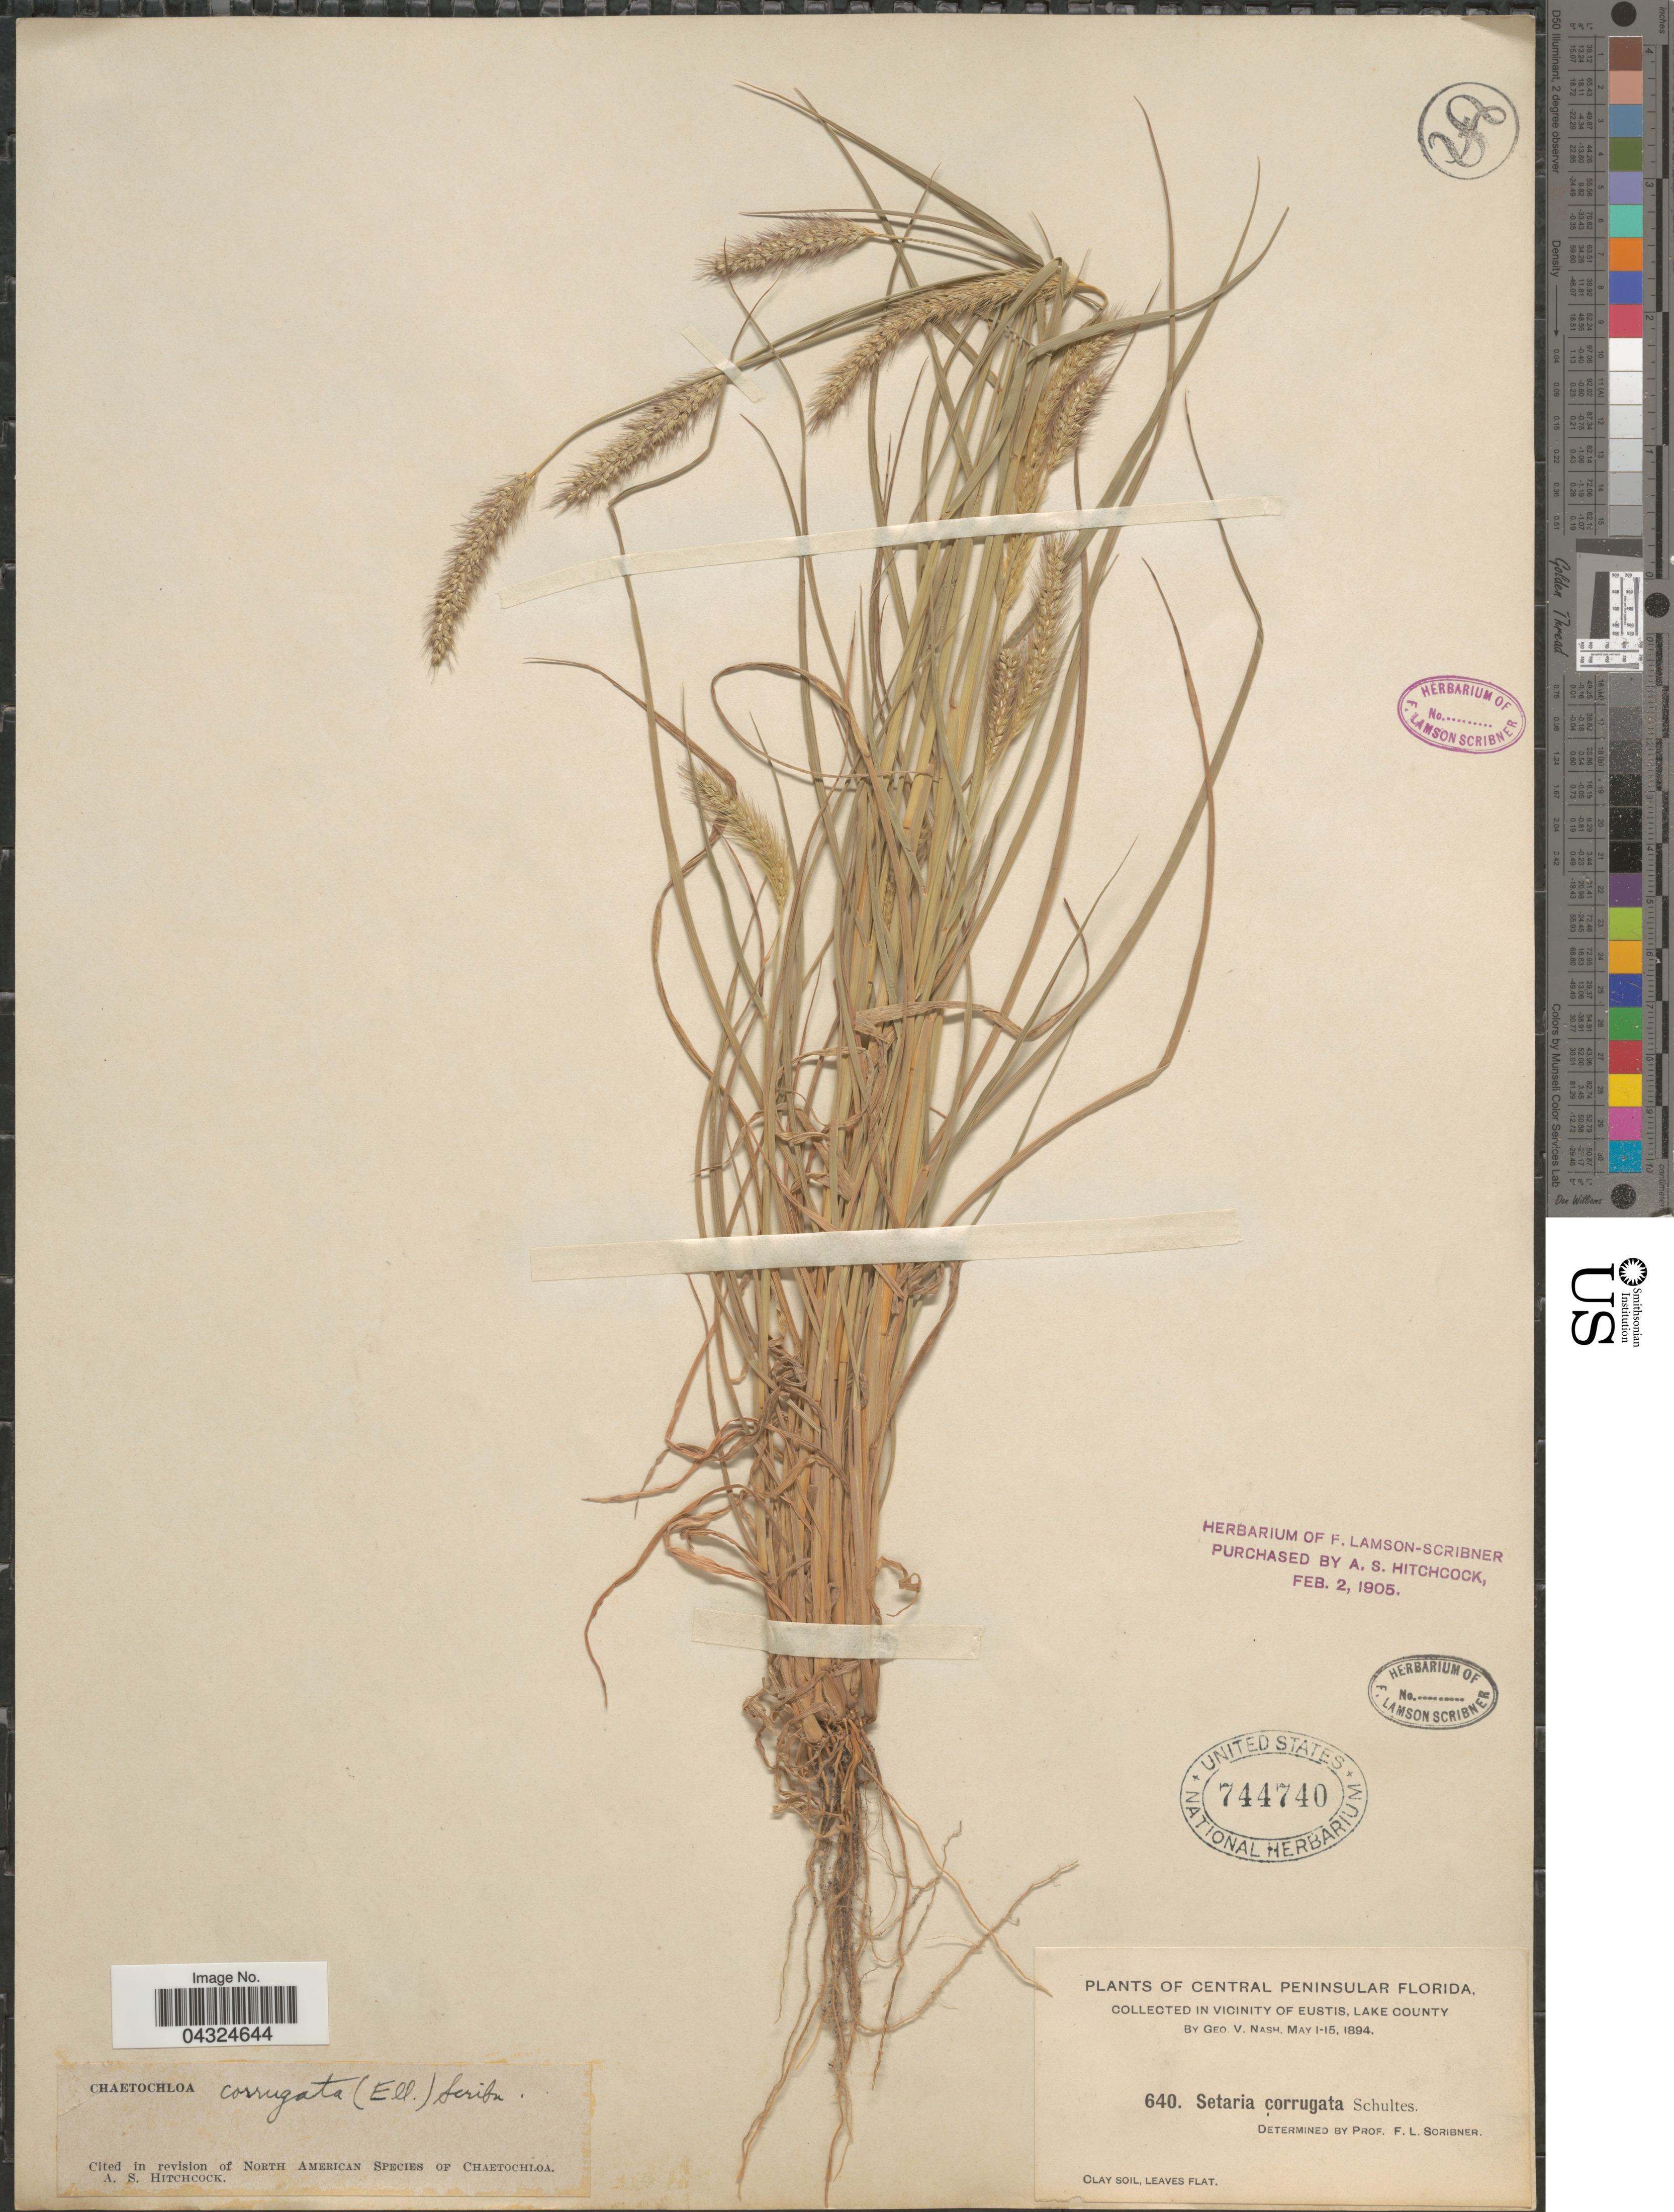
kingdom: Plantae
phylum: Tracheophyta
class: Liliopsida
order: Poales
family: Poaceae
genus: Setaria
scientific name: Setaria corrugata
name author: (Elliott) Schult.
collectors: G. V. Nash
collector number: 640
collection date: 1894-05-01/1894-05-15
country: United States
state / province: Florida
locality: Central Peninsular Florida. In vicinity of Eustis, Lake County.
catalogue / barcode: US 744740